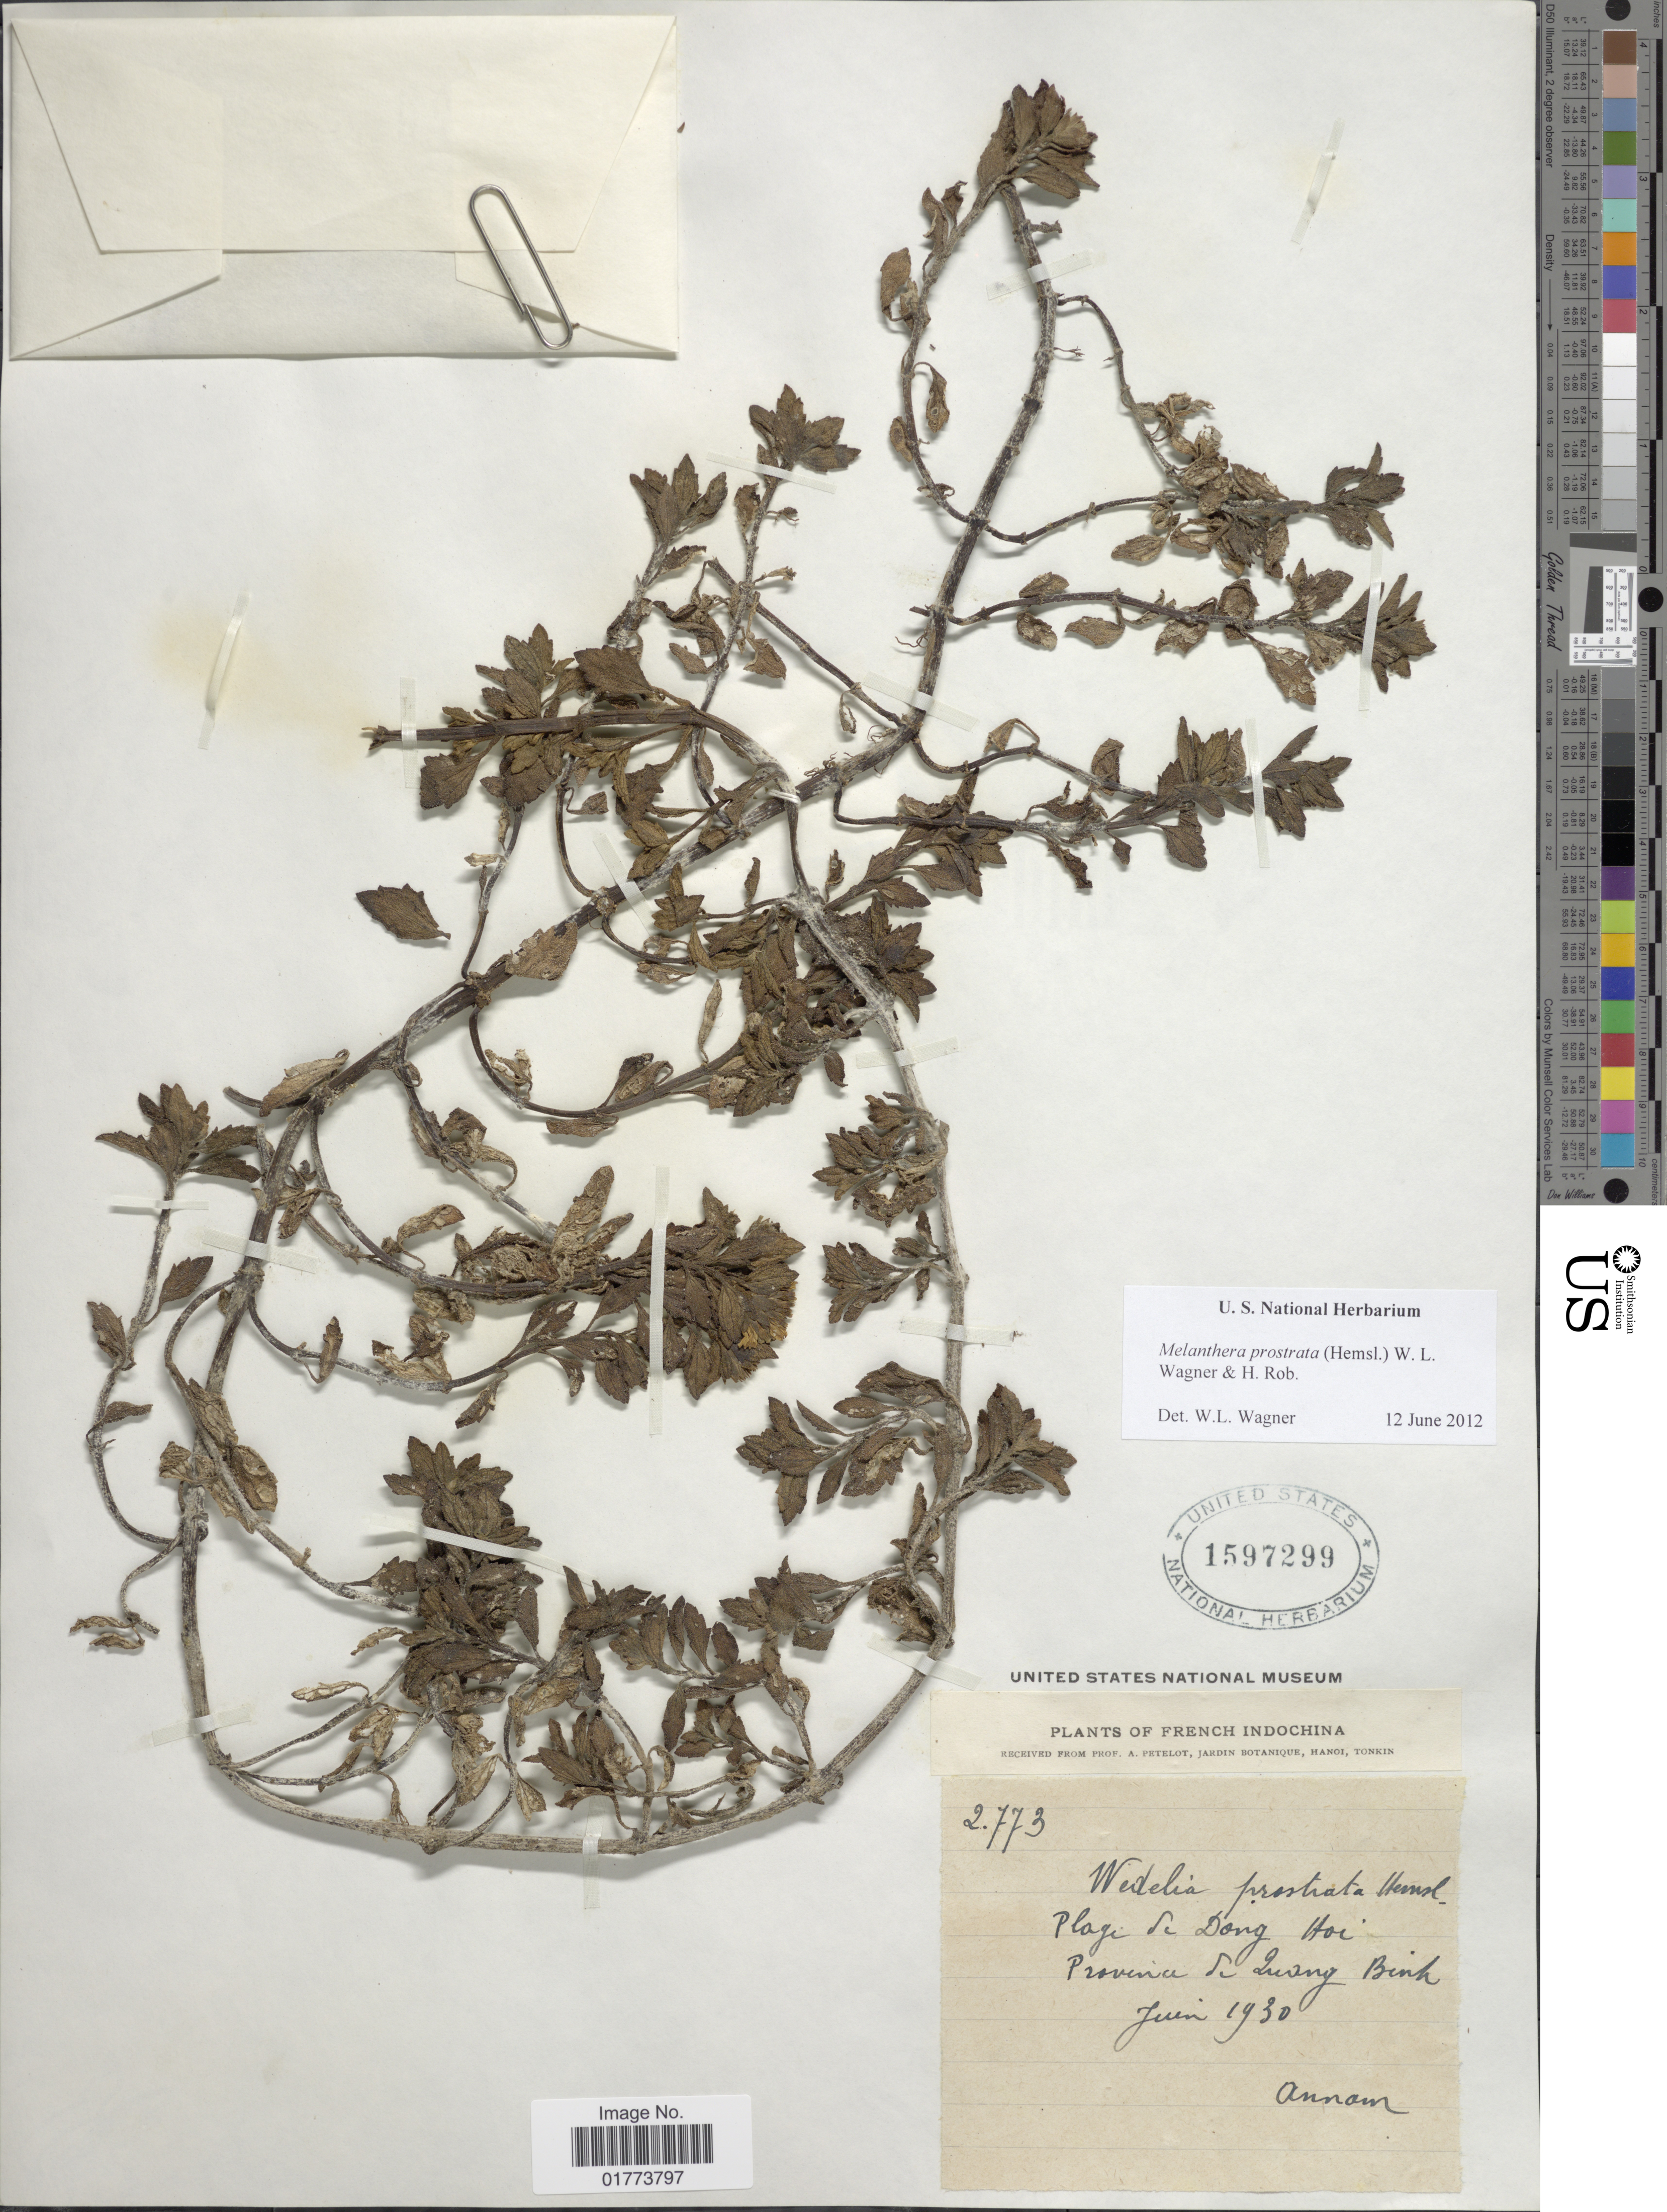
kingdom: Plantae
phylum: Tracheophyta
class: Magnoliopsida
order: Asterales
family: Asteraceae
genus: Melanthera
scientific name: Melanthera prostrata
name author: (Hemsl.) W.L. Wagner & H. Rob.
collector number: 2773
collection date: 1930-06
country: Vietnam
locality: Plagi de Dong Hoi. Province de Zwong Binh. Annam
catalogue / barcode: US 1597299